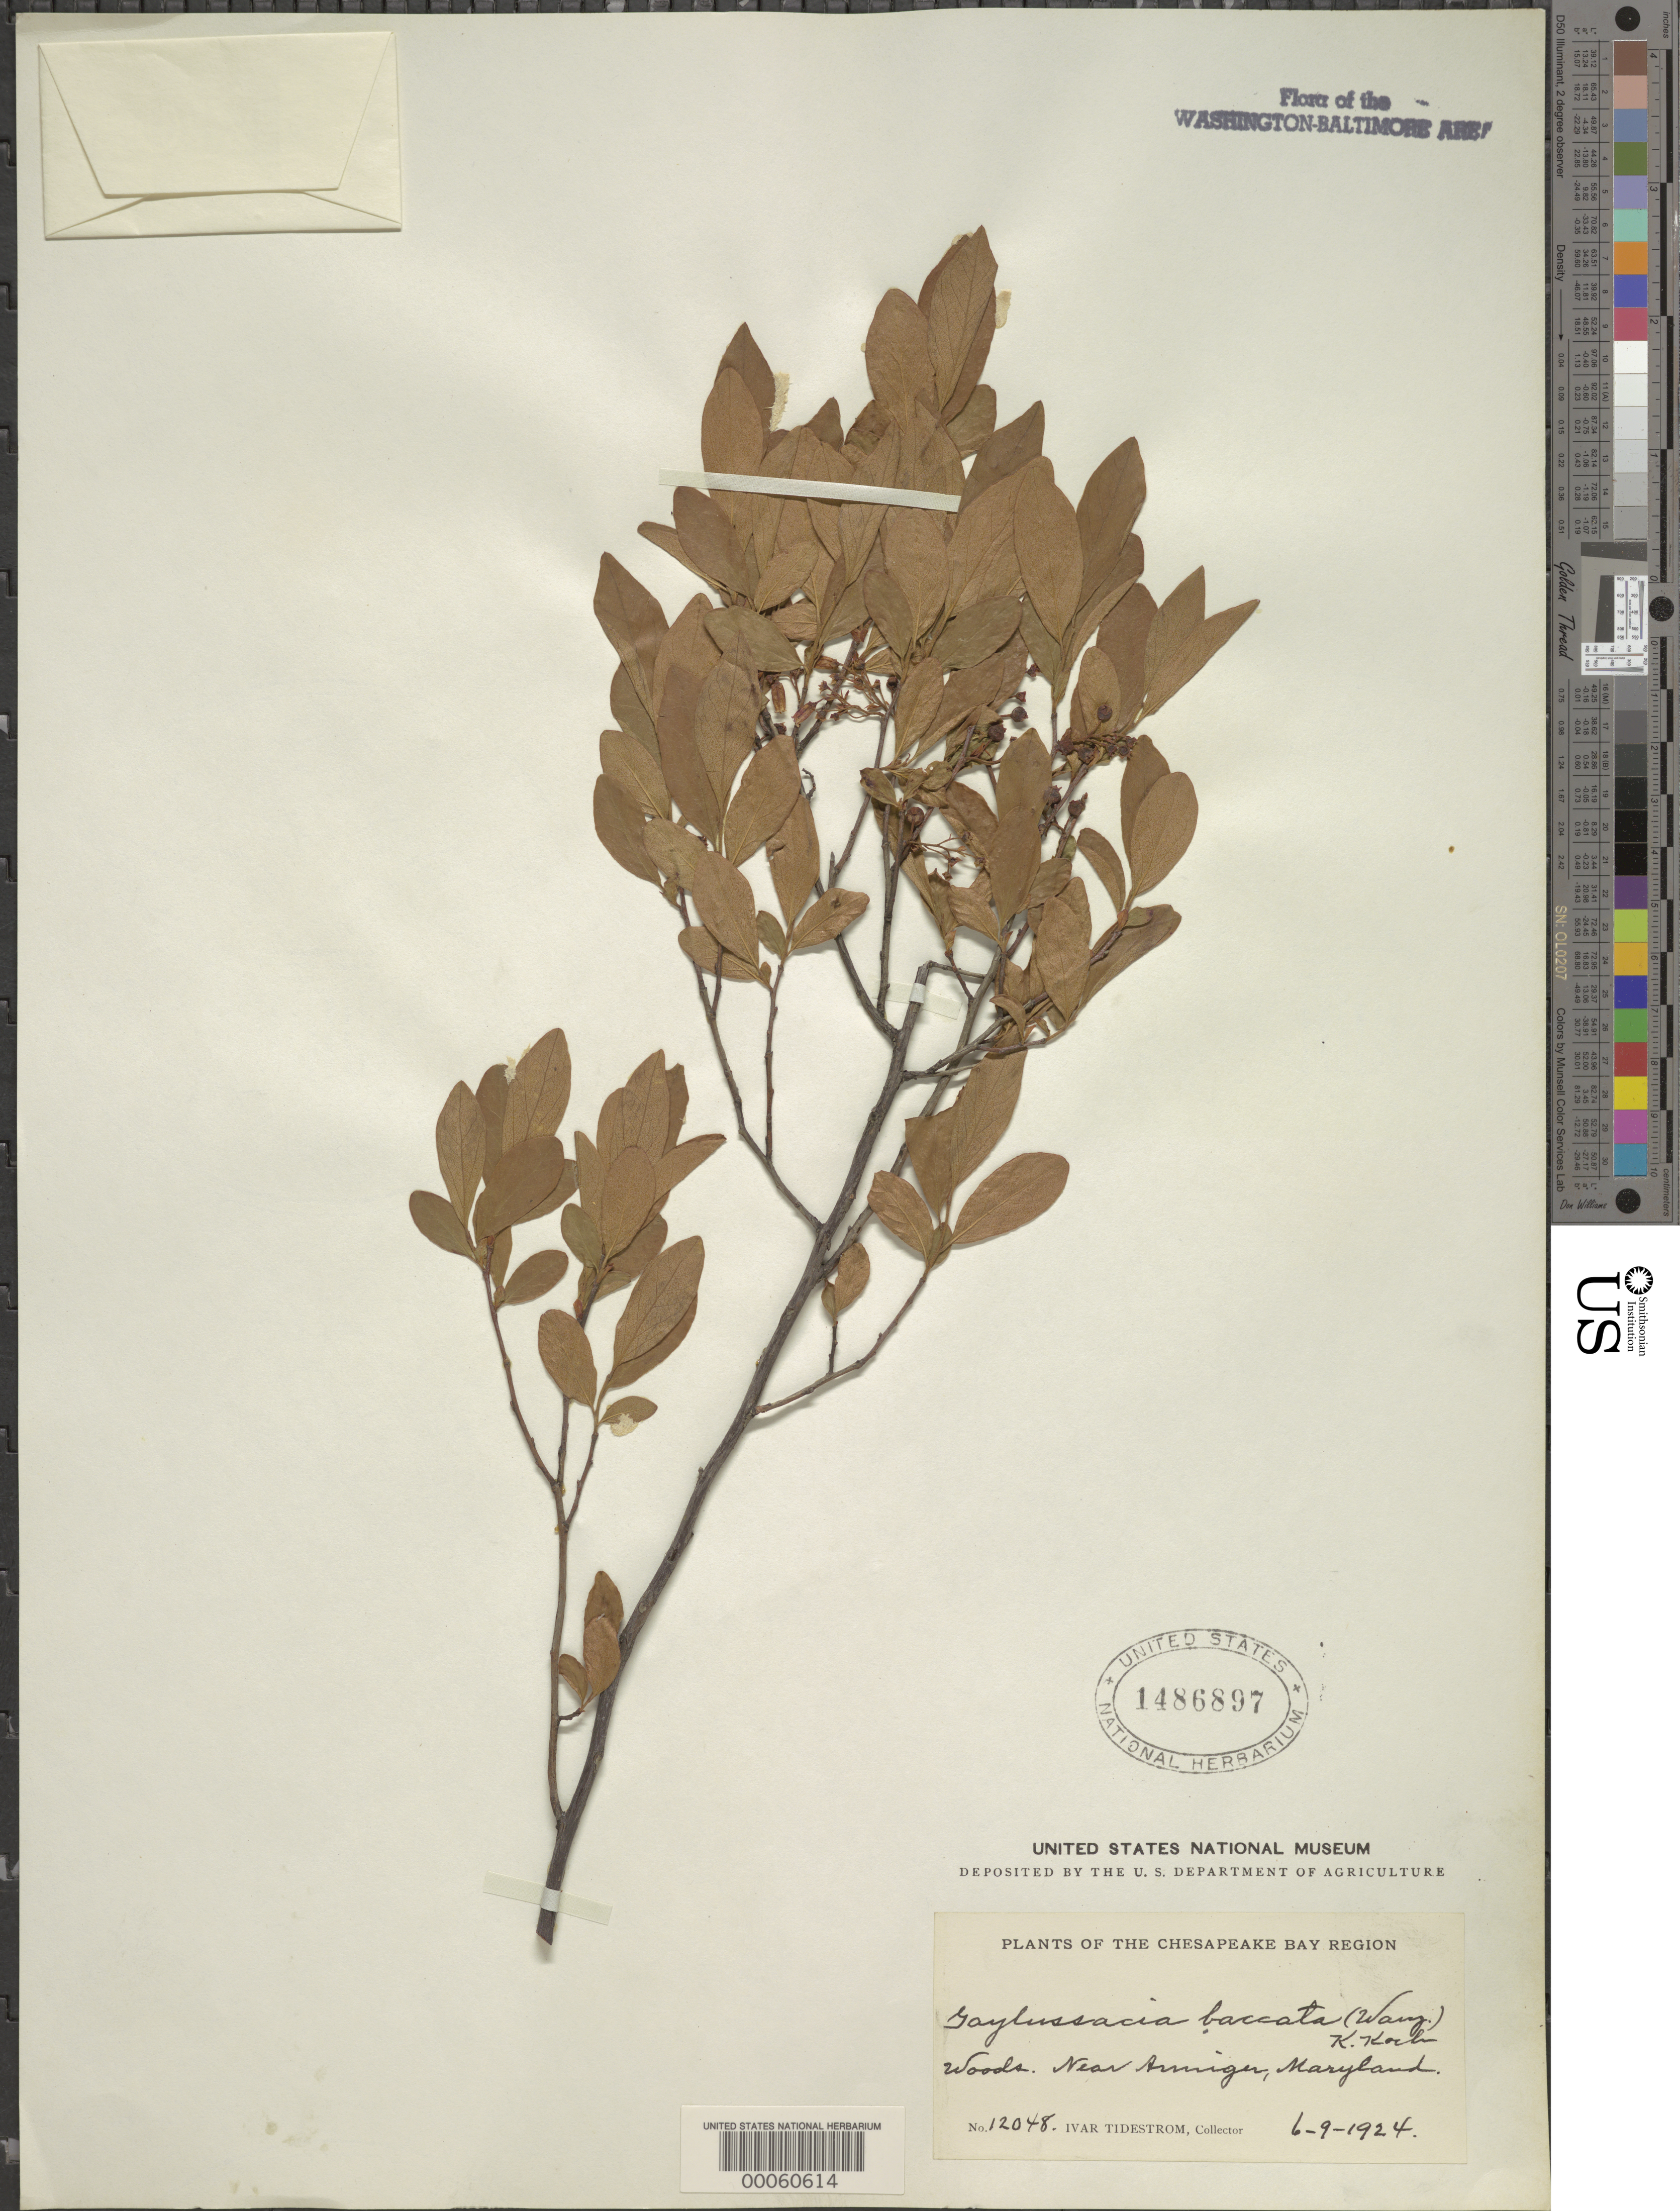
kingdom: Plantae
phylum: Tracheophyta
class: Magnoliopsida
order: Ericales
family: Ericaceae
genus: Gaylussacia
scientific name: Gaylussacia baccata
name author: (Wangenh.) K. Koch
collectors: I. F. Tidestrom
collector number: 12048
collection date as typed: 09 Jun 1924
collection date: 1924-06-09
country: United States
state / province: Maryland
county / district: Anne Arundel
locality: Armiger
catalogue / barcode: US 1486897